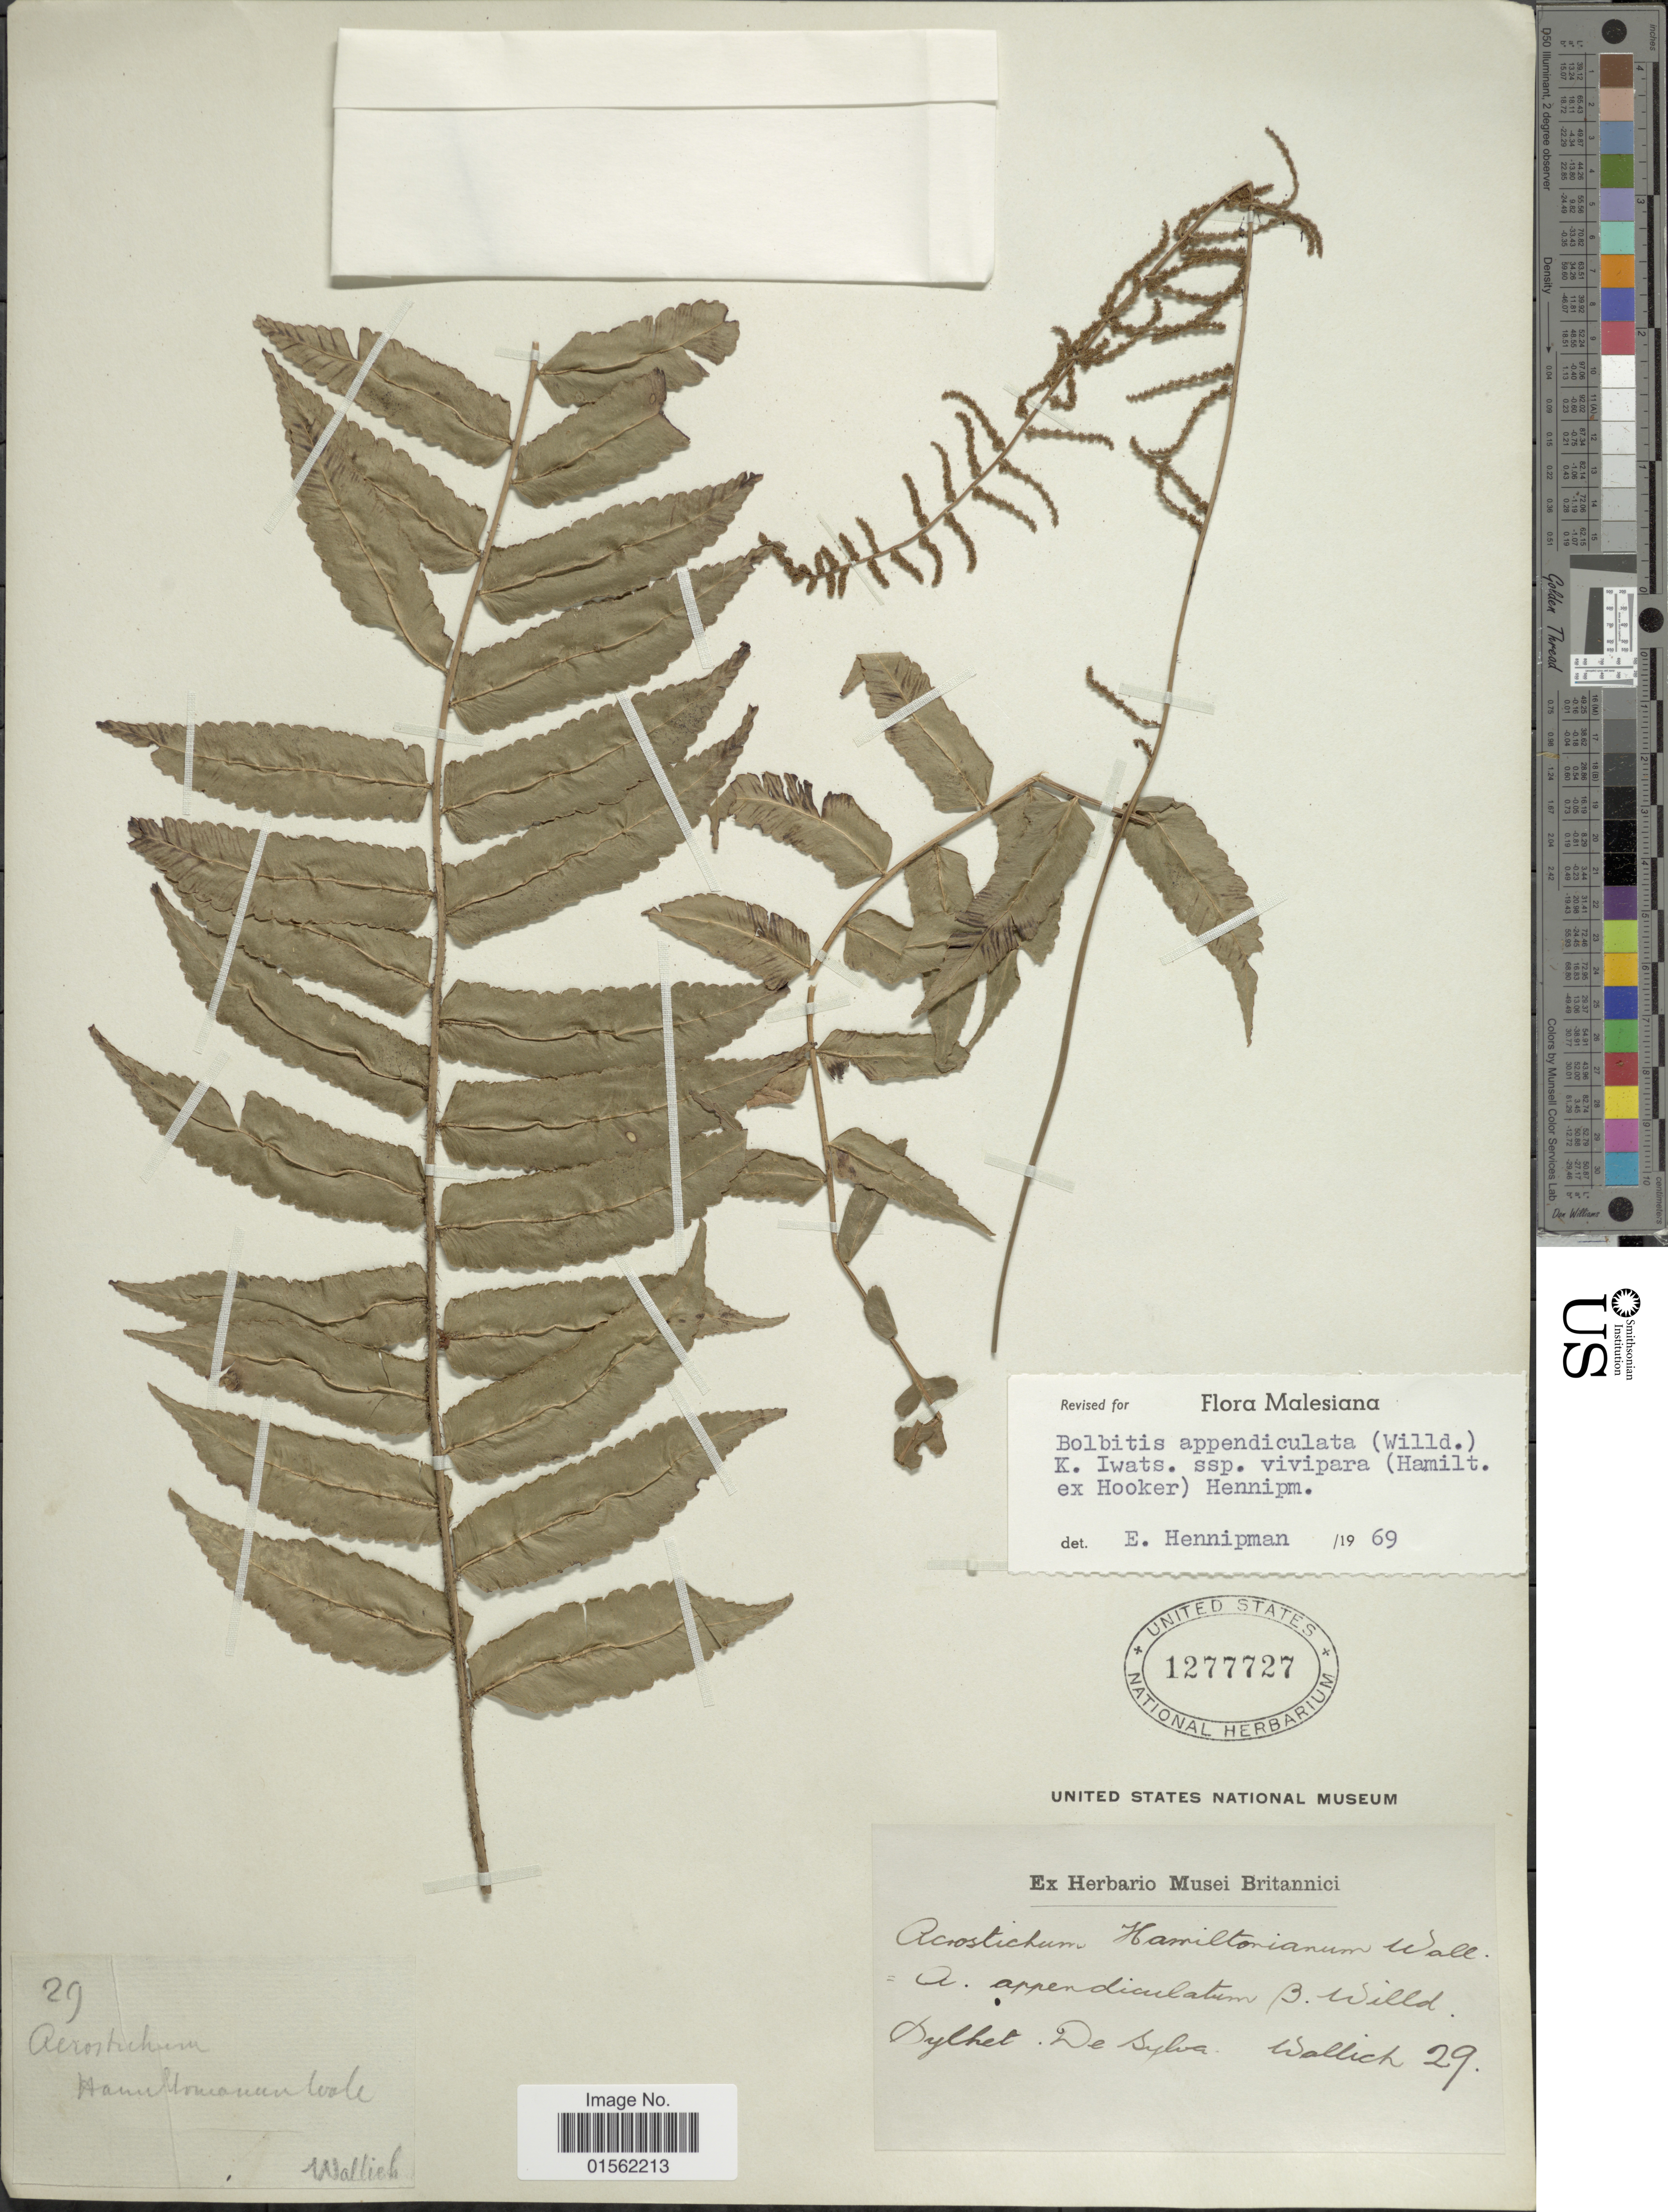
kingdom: Plantae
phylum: Tracheophyta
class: Polypodiopsida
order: Polypodiales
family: Dryopteridaceae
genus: Bolbitis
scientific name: Bolbitis appendiculata subsp. vivipara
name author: (Buch.-Ham. ex Hook.) Hennipman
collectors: -- Wallich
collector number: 29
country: Bangladesh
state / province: Sylhet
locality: De Sylva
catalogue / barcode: US 1277727